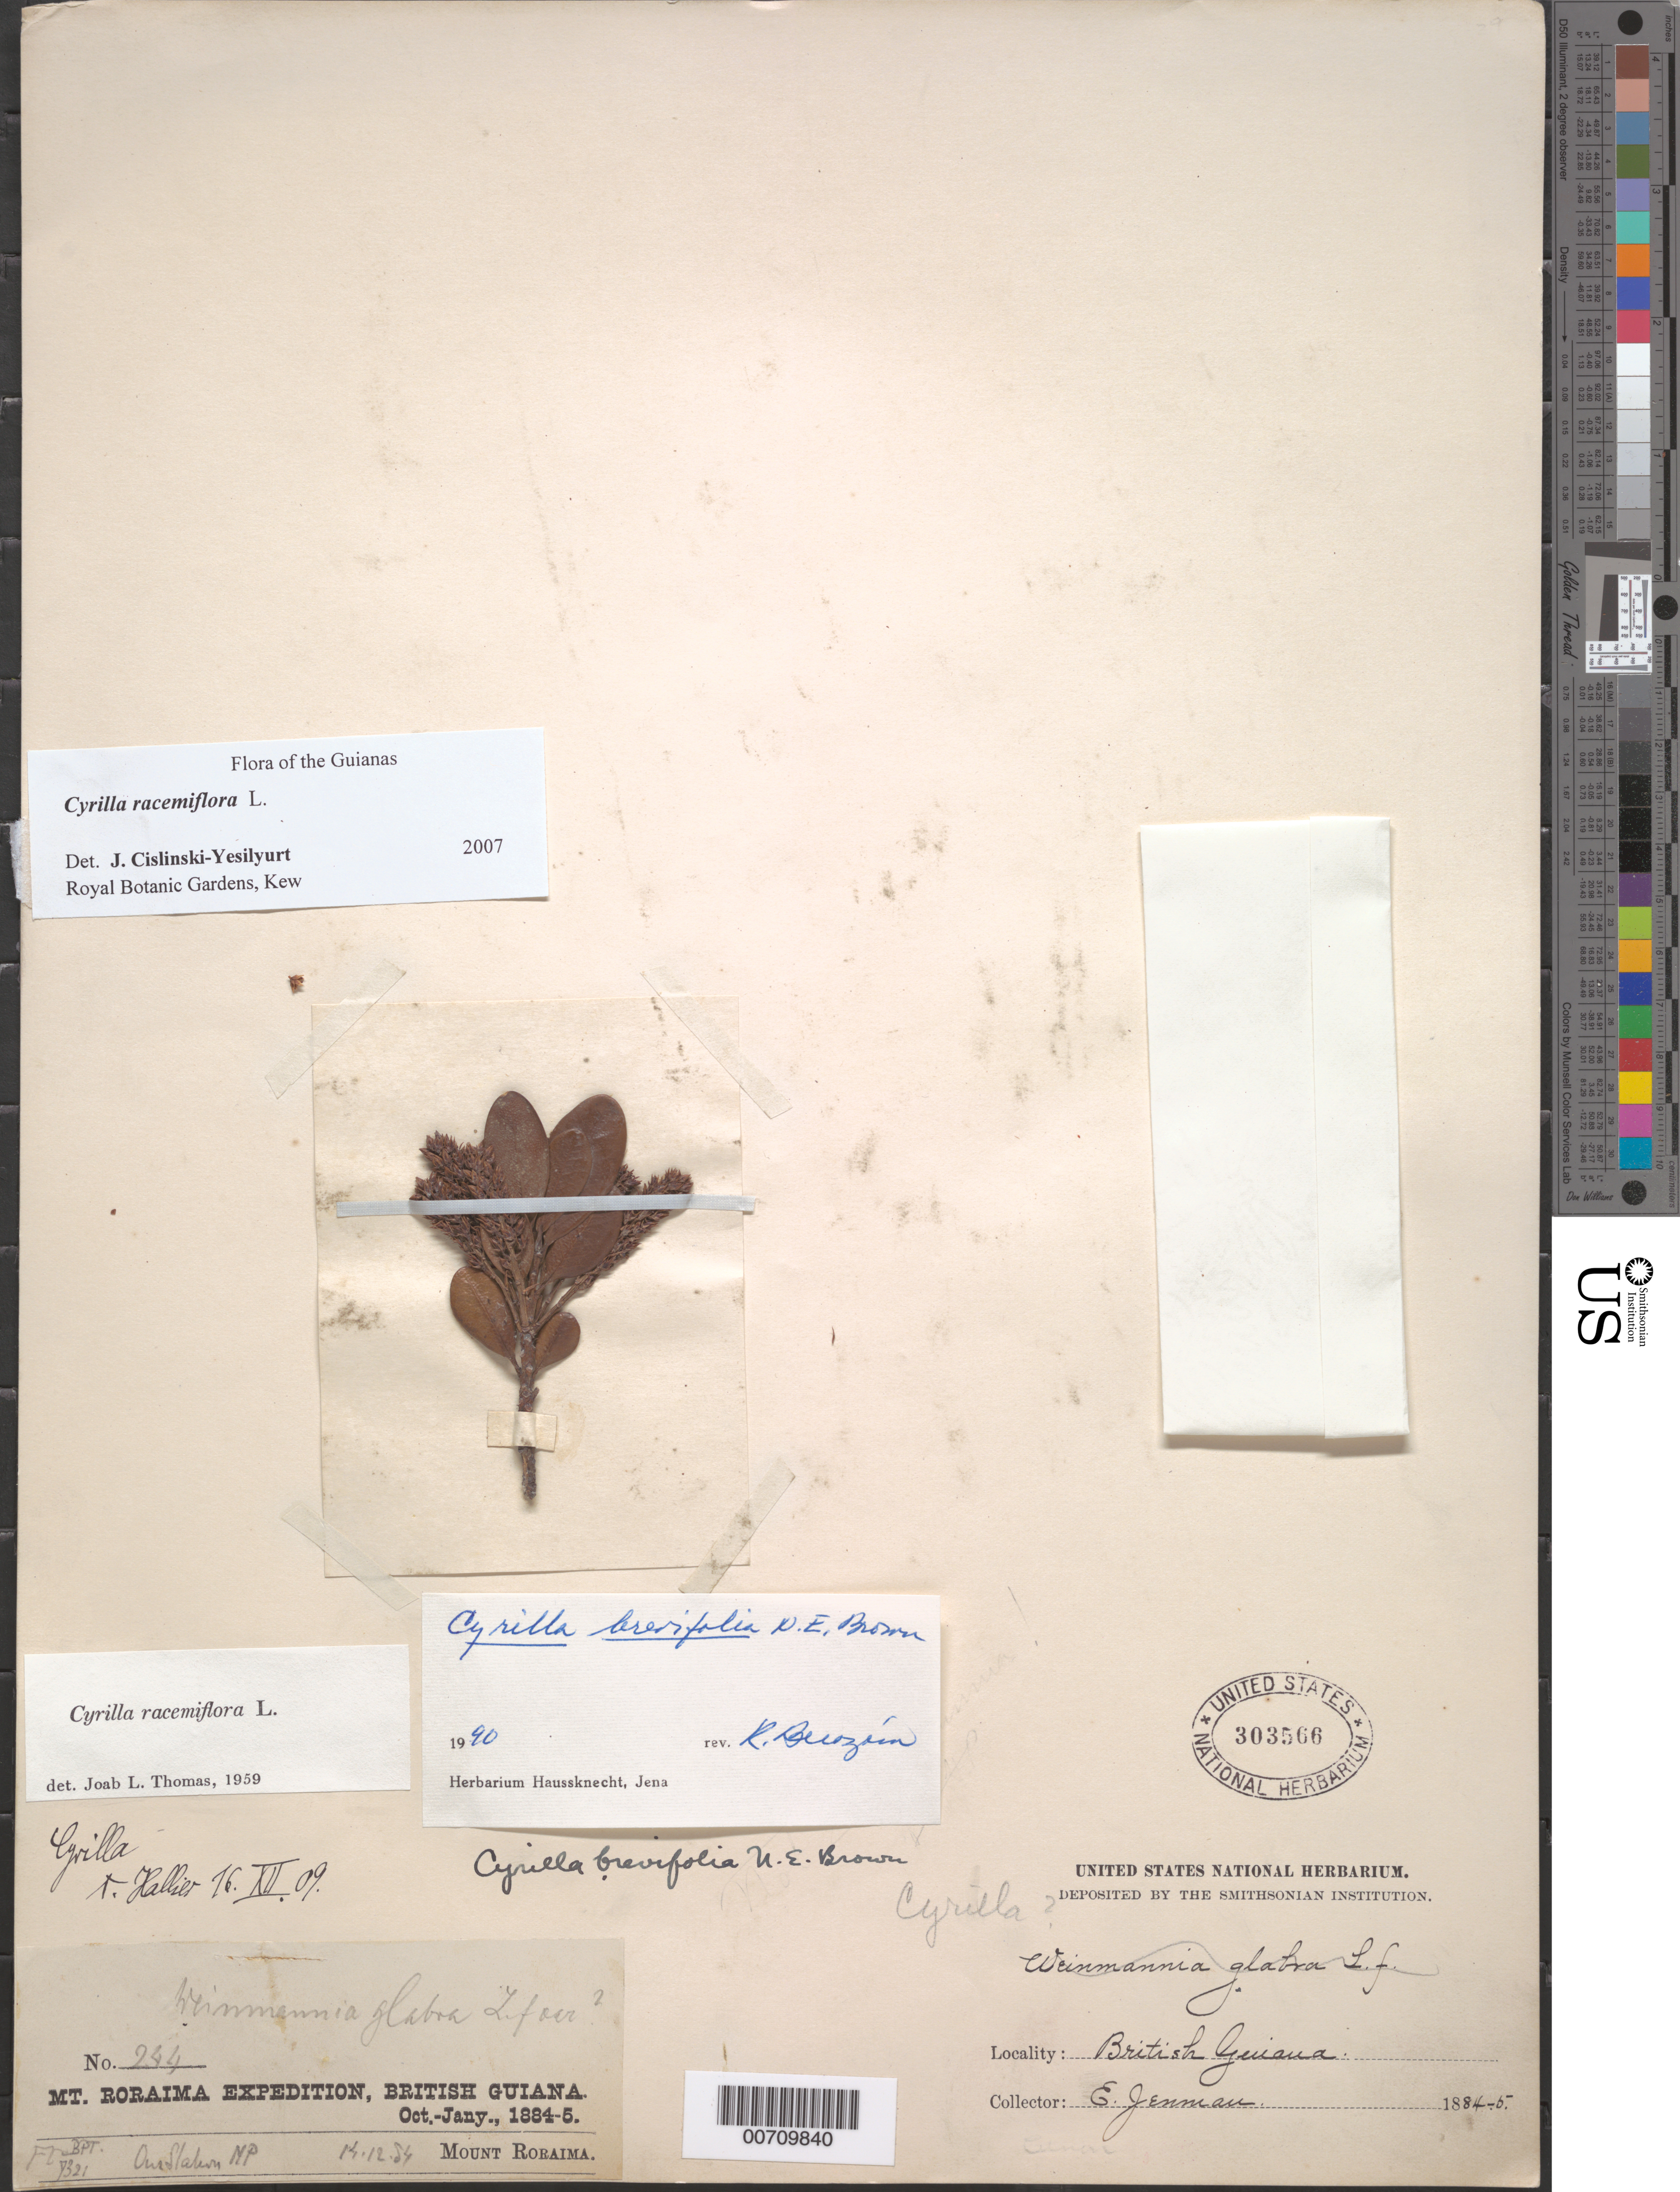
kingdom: Plantae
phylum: Tracheophyta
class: Magnoliopsida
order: Ericales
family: Cyrillaceae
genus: Cyrilla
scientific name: Cyrilla racemiflora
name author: L.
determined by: Yesilyurt, J. C.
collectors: G. S. Jenman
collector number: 244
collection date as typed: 14 December 1884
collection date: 1884-12-14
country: Guyana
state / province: Cuyuni-Mazaruni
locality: Mt. Roraima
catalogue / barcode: US 303566